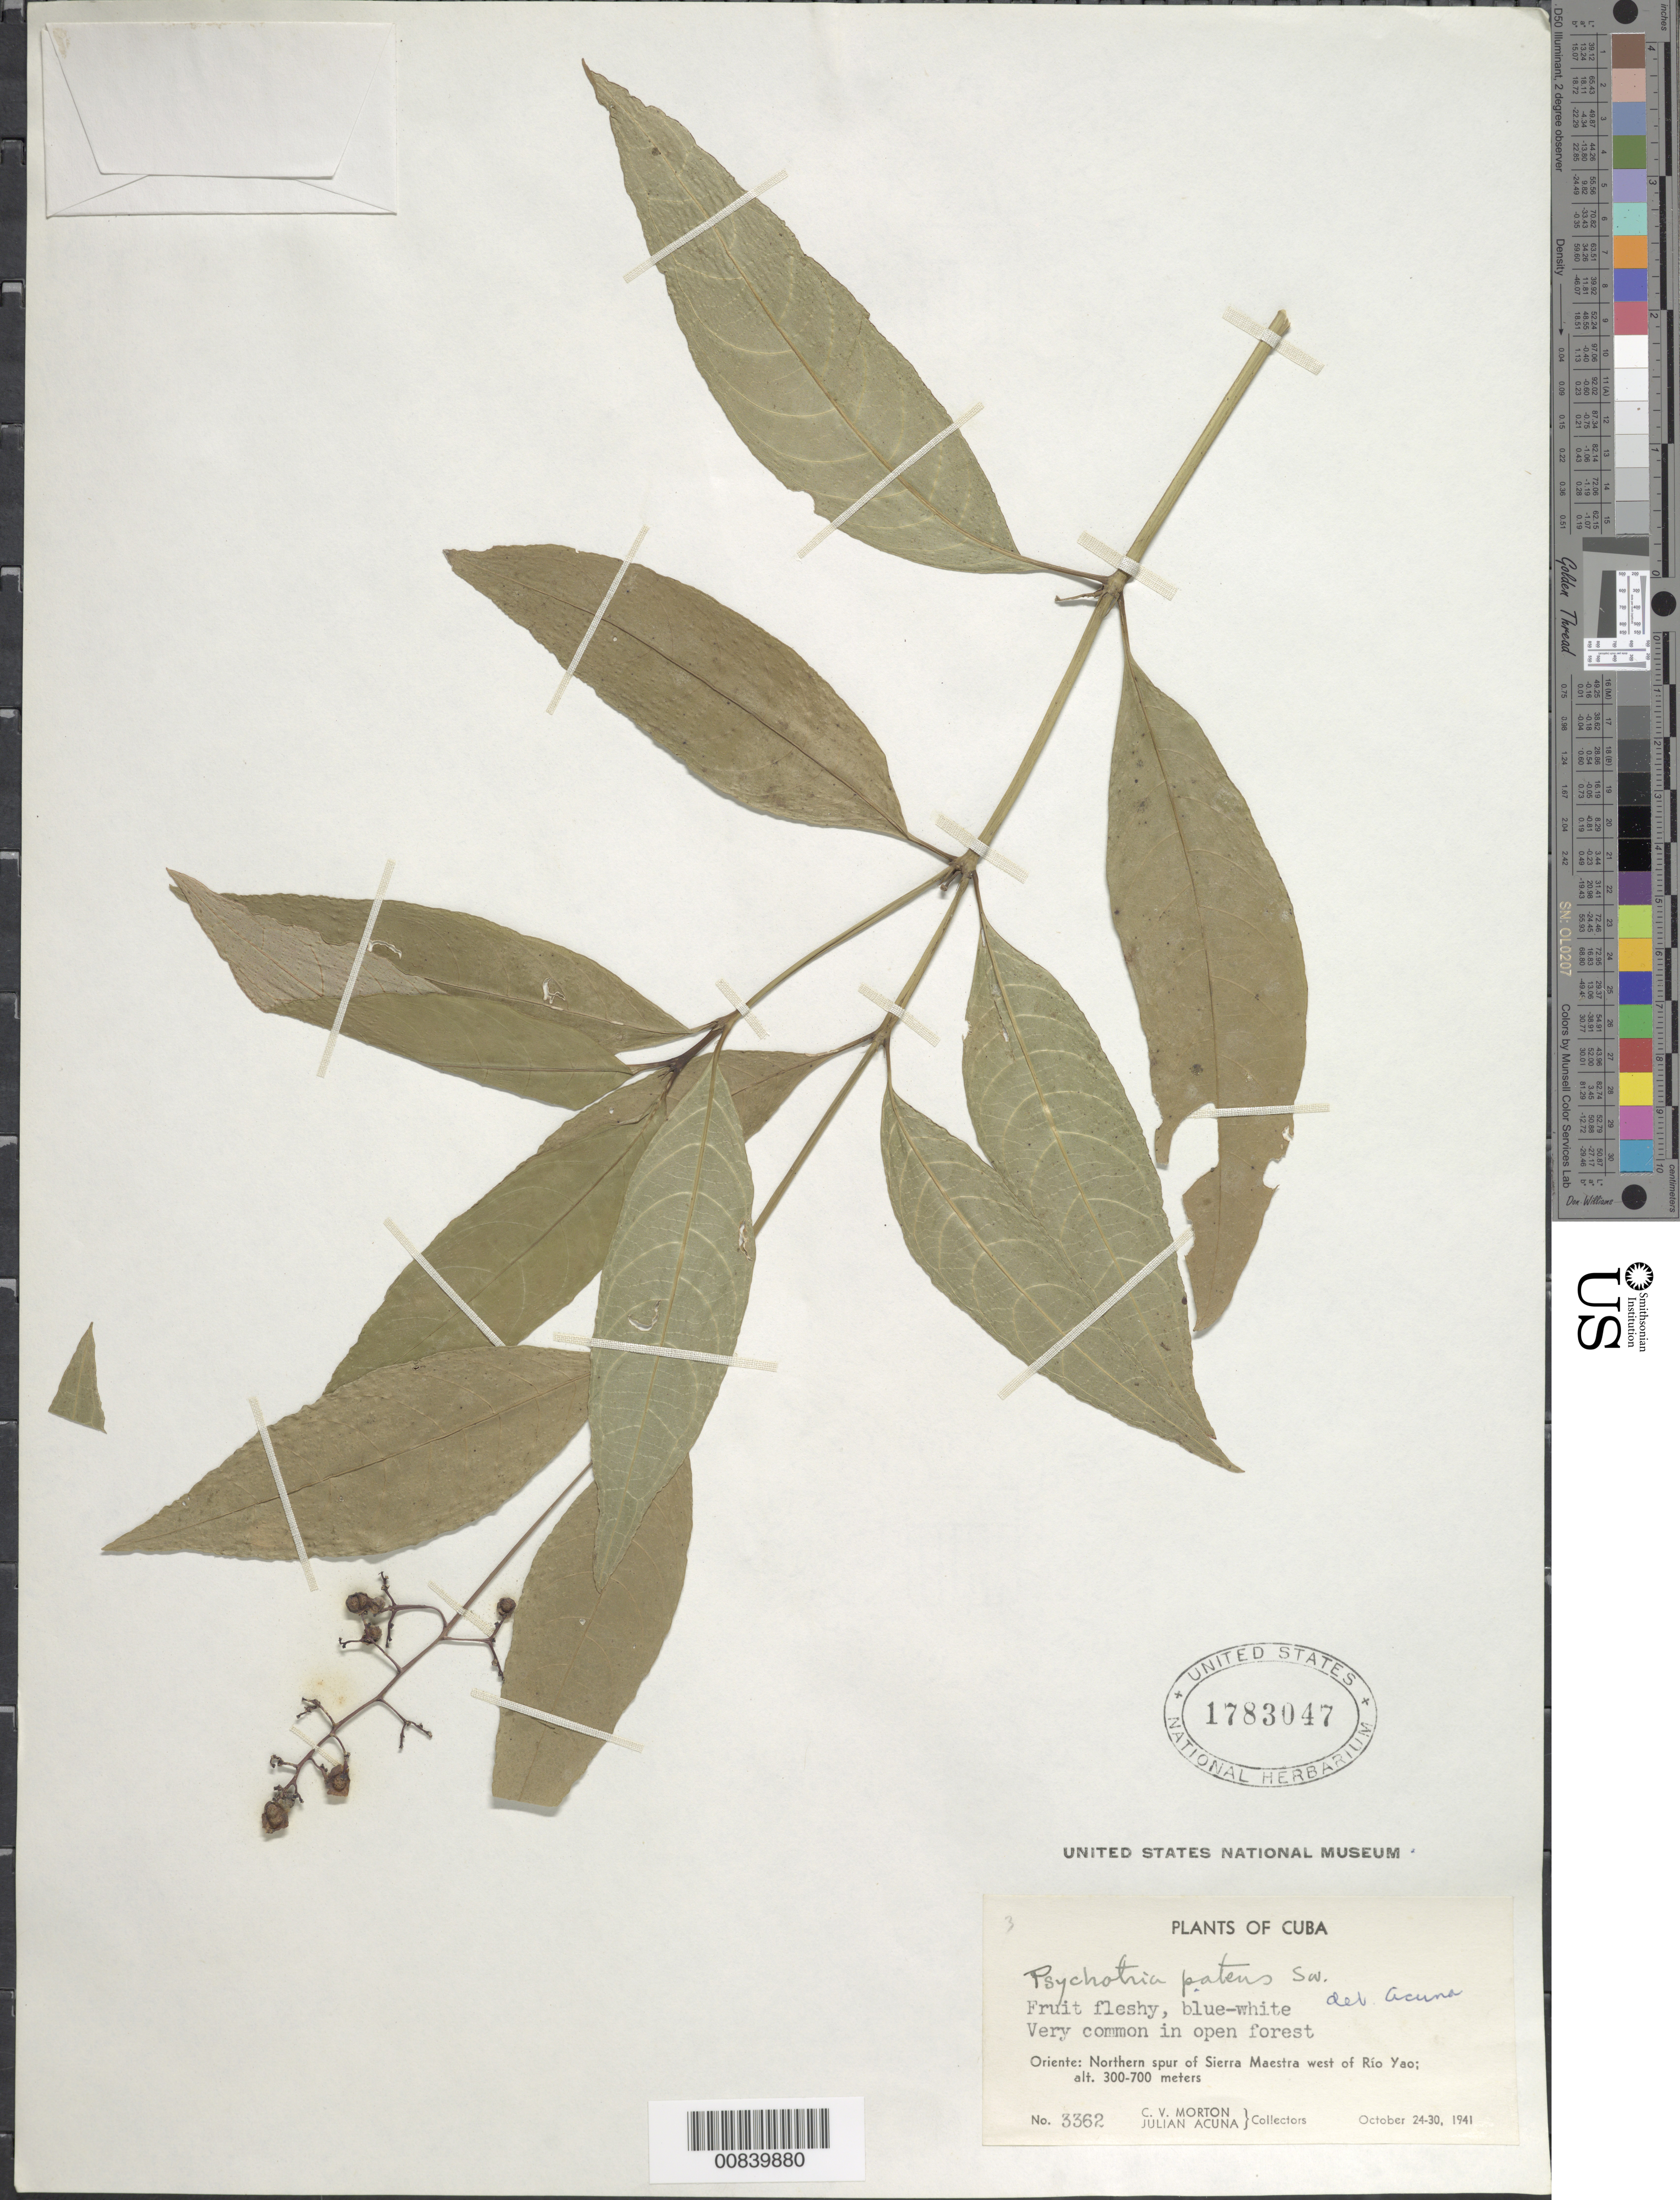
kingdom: Plantae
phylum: Tracheophyta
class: Magnoliopsida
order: Gentianales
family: Rubiaceae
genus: Psychotria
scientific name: Psychotria patens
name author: Sw.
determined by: Acuña, J. B.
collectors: C. V. Morton & J. Acuña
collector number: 3362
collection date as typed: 24 Oct 1941 to 30 Oct 1941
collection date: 1941-10-24/1941-10-30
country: Cuba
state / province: Oriente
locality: Northern spur of Sierra maestra west of Rio Yao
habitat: Open forest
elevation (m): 300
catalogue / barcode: US 1783047